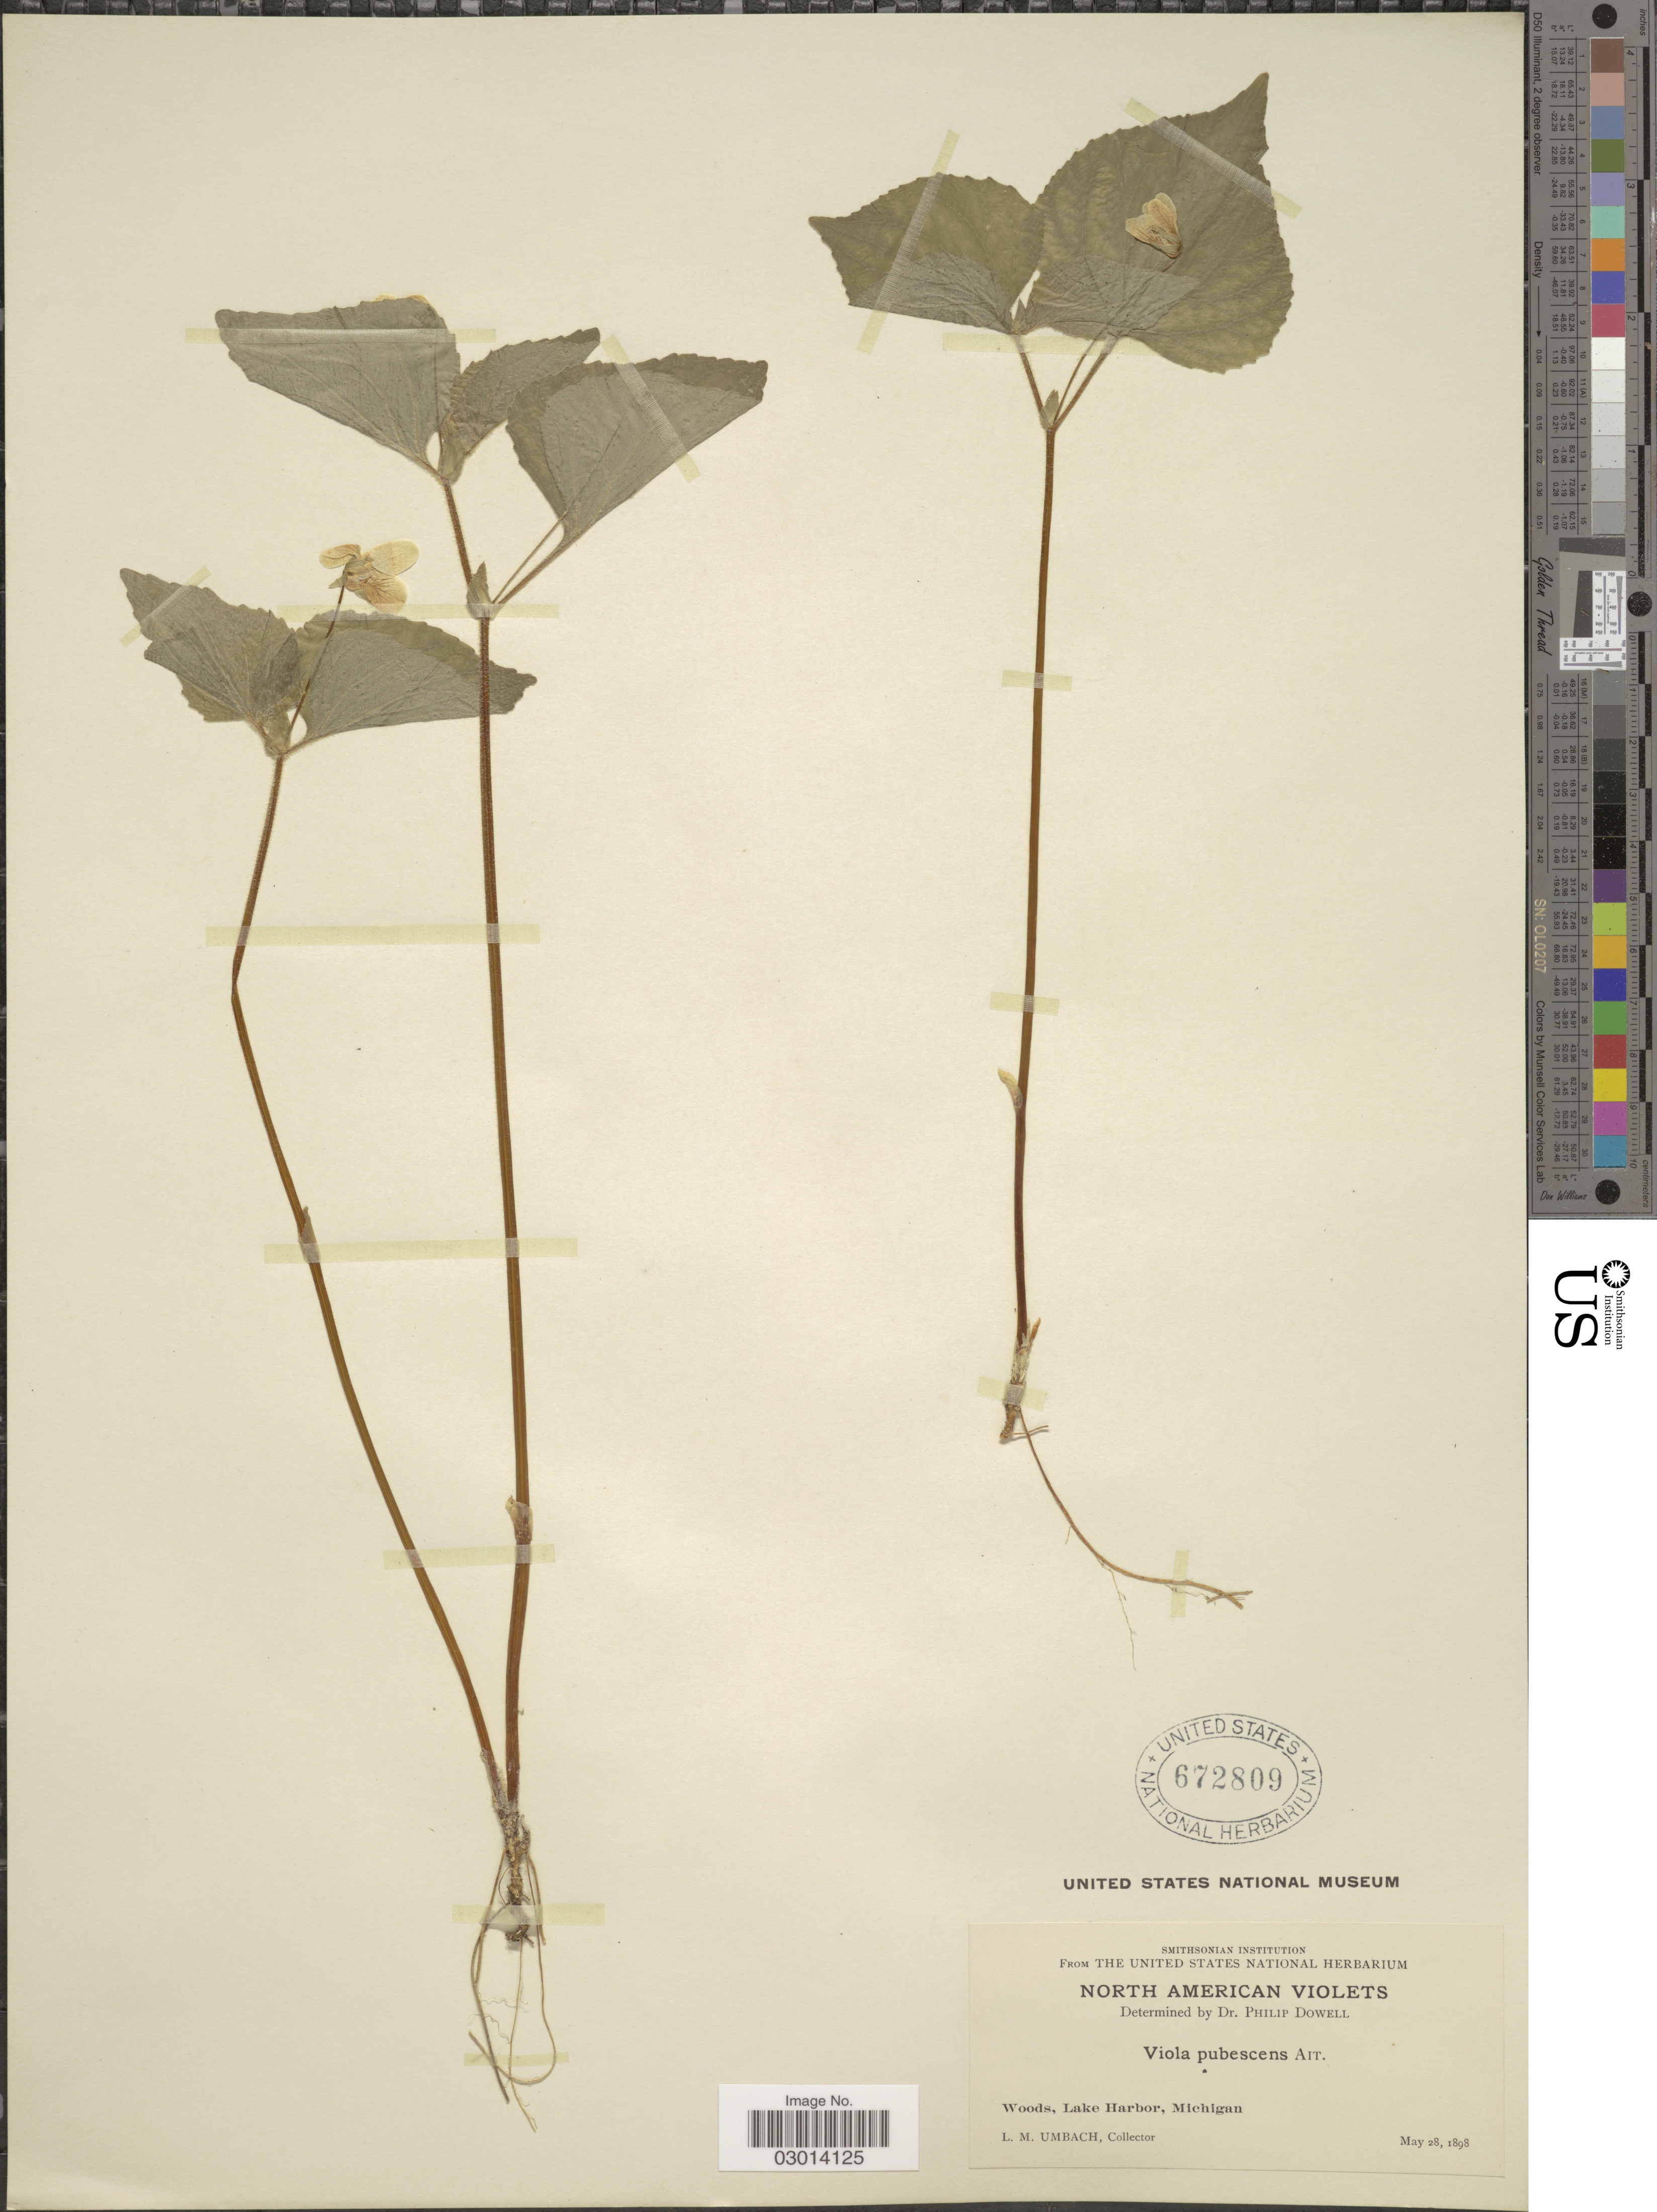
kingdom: Plantae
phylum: Tracheophyta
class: Magnoliopsida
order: Malpighiales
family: Violaceae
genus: Viola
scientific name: Viola pubescens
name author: Aiton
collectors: L. M. Umbach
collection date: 1898-05-28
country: United States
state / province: Michigan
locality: Woods, Lake Harbor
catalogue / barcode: US 672809